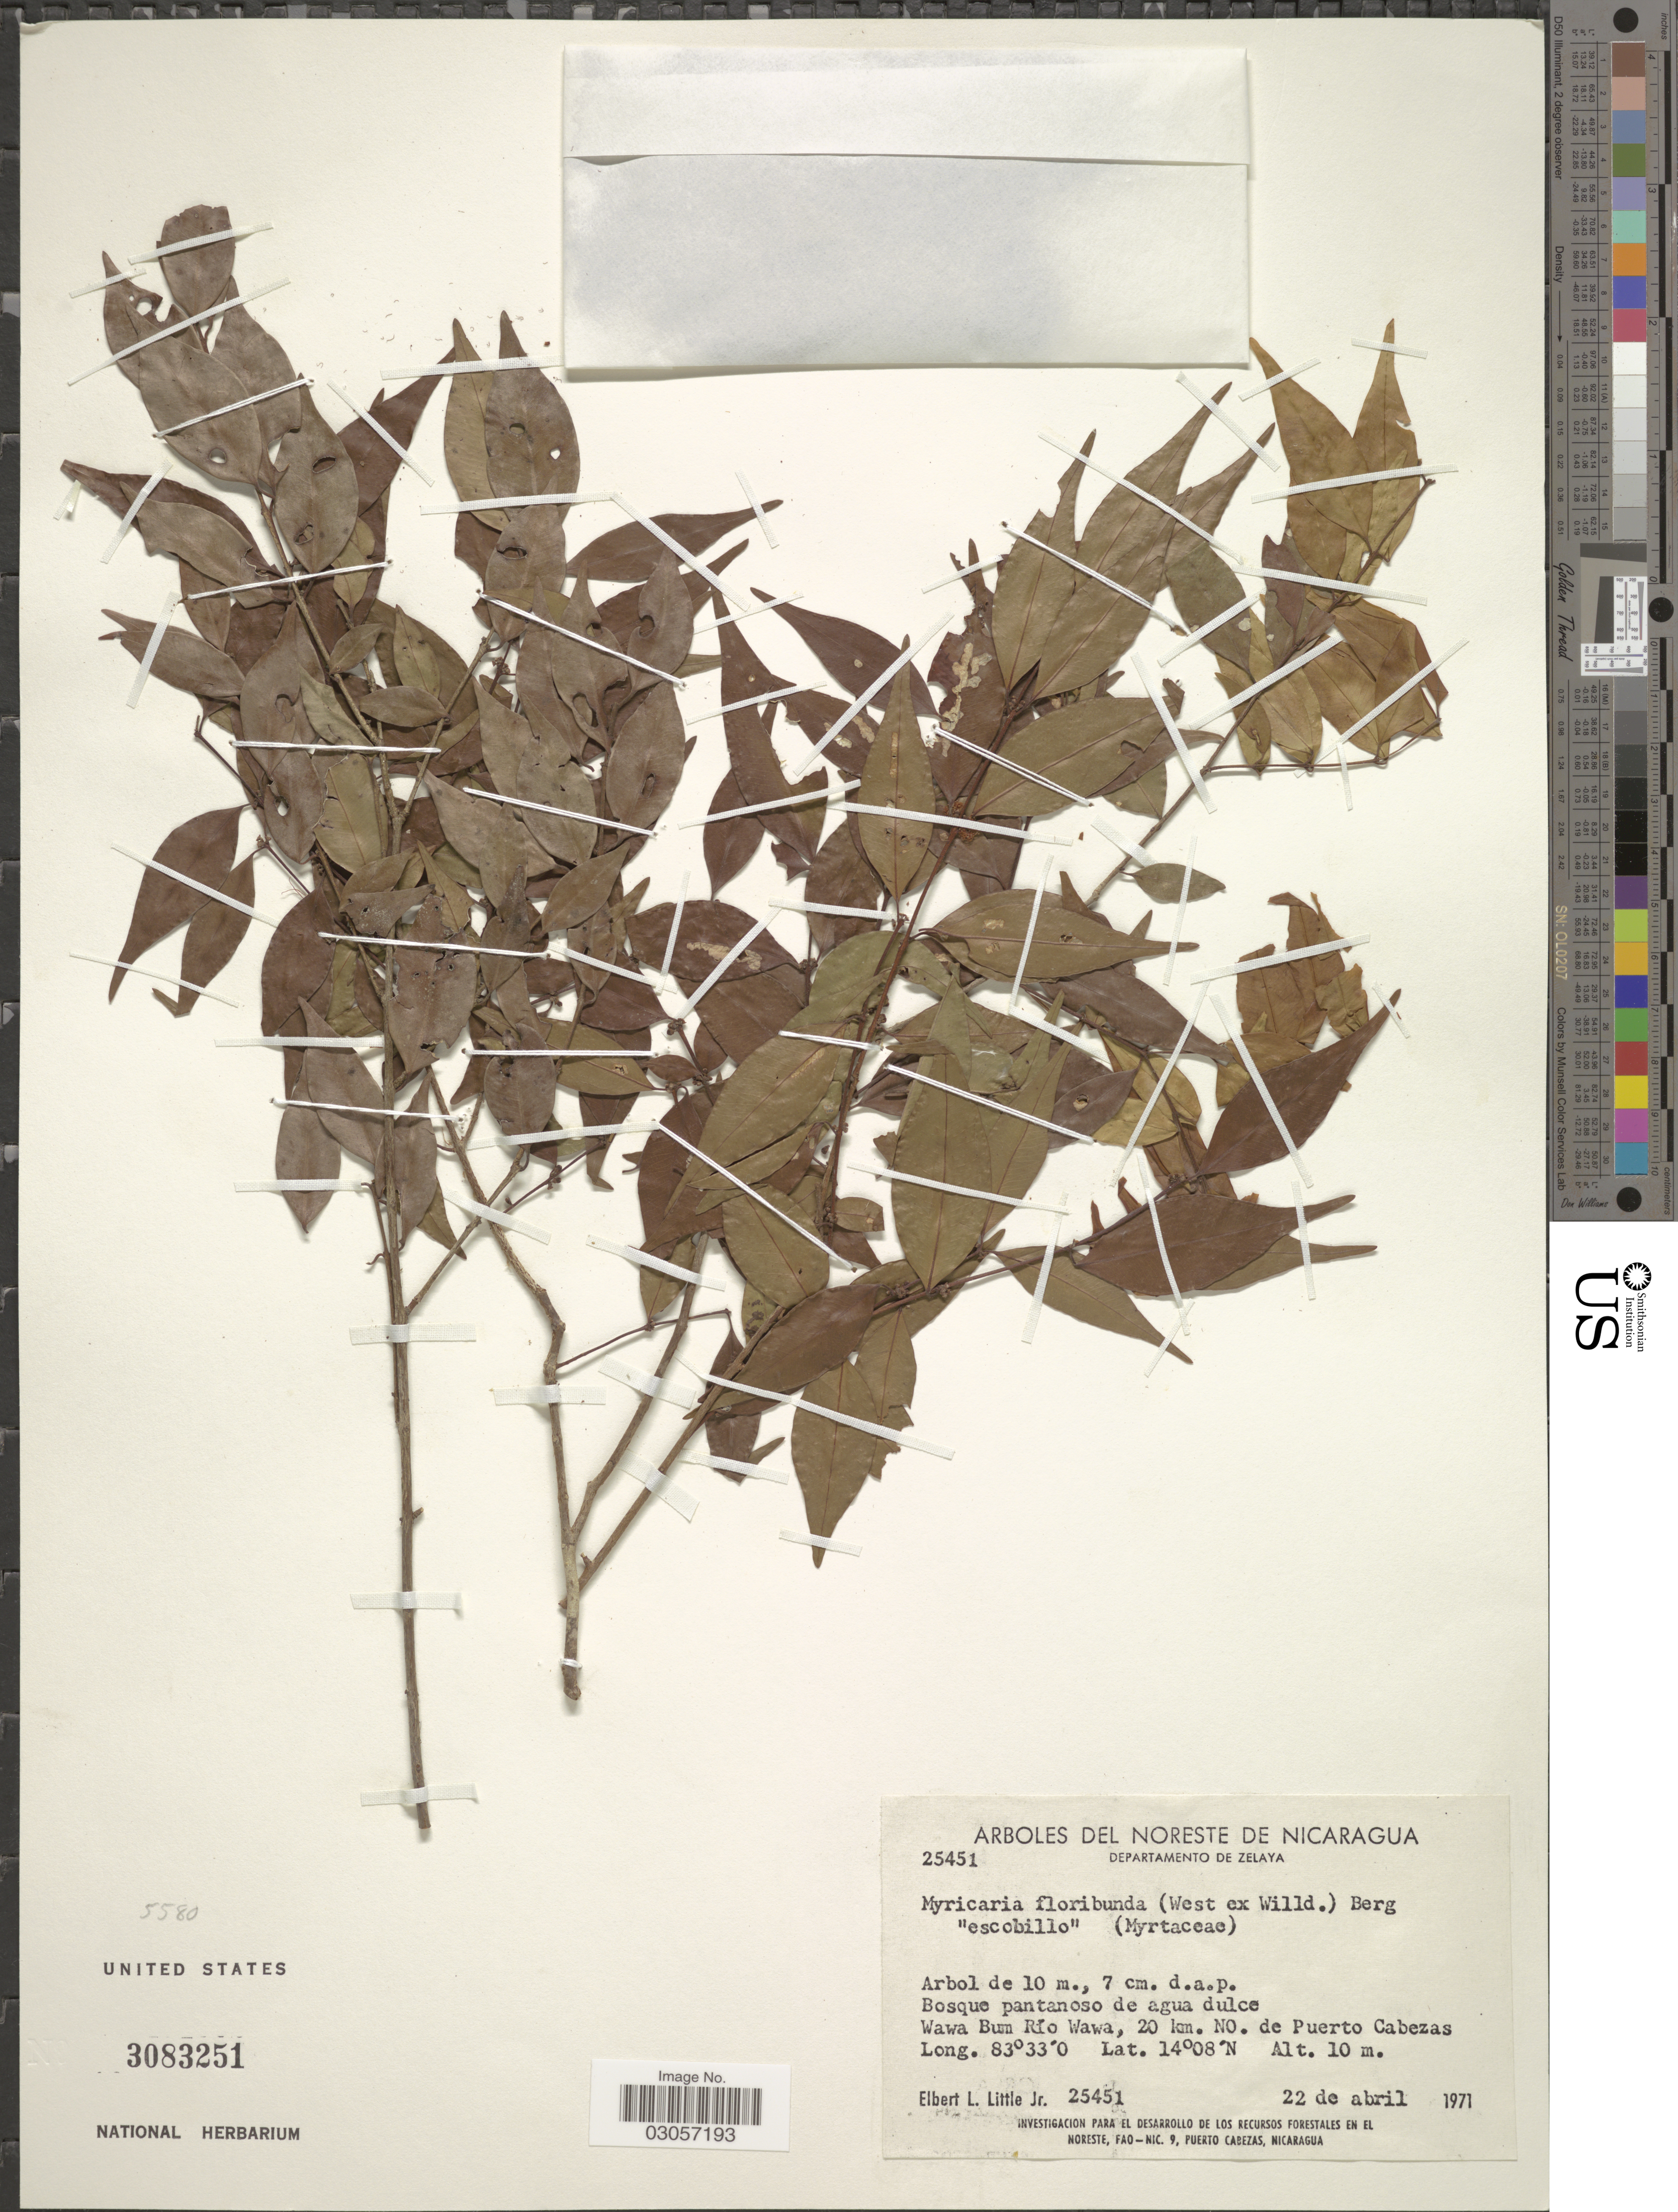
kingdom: Plantae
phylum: Tracheophyta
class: Magnoliopsida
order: Myrtales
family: Myrtaceae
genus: Myrciaria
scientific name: Myrciaria floribunda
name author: (H. West ex Willd.) O. Berg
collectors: E. L. Little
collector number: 25451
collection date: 1971-04-22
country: Nicaragua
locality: Departamento De Zelaya, Wawa Bum Río Wawa, 20 km. NO. de Puerto Cabezas.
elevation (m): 10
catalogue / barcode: US 3083251